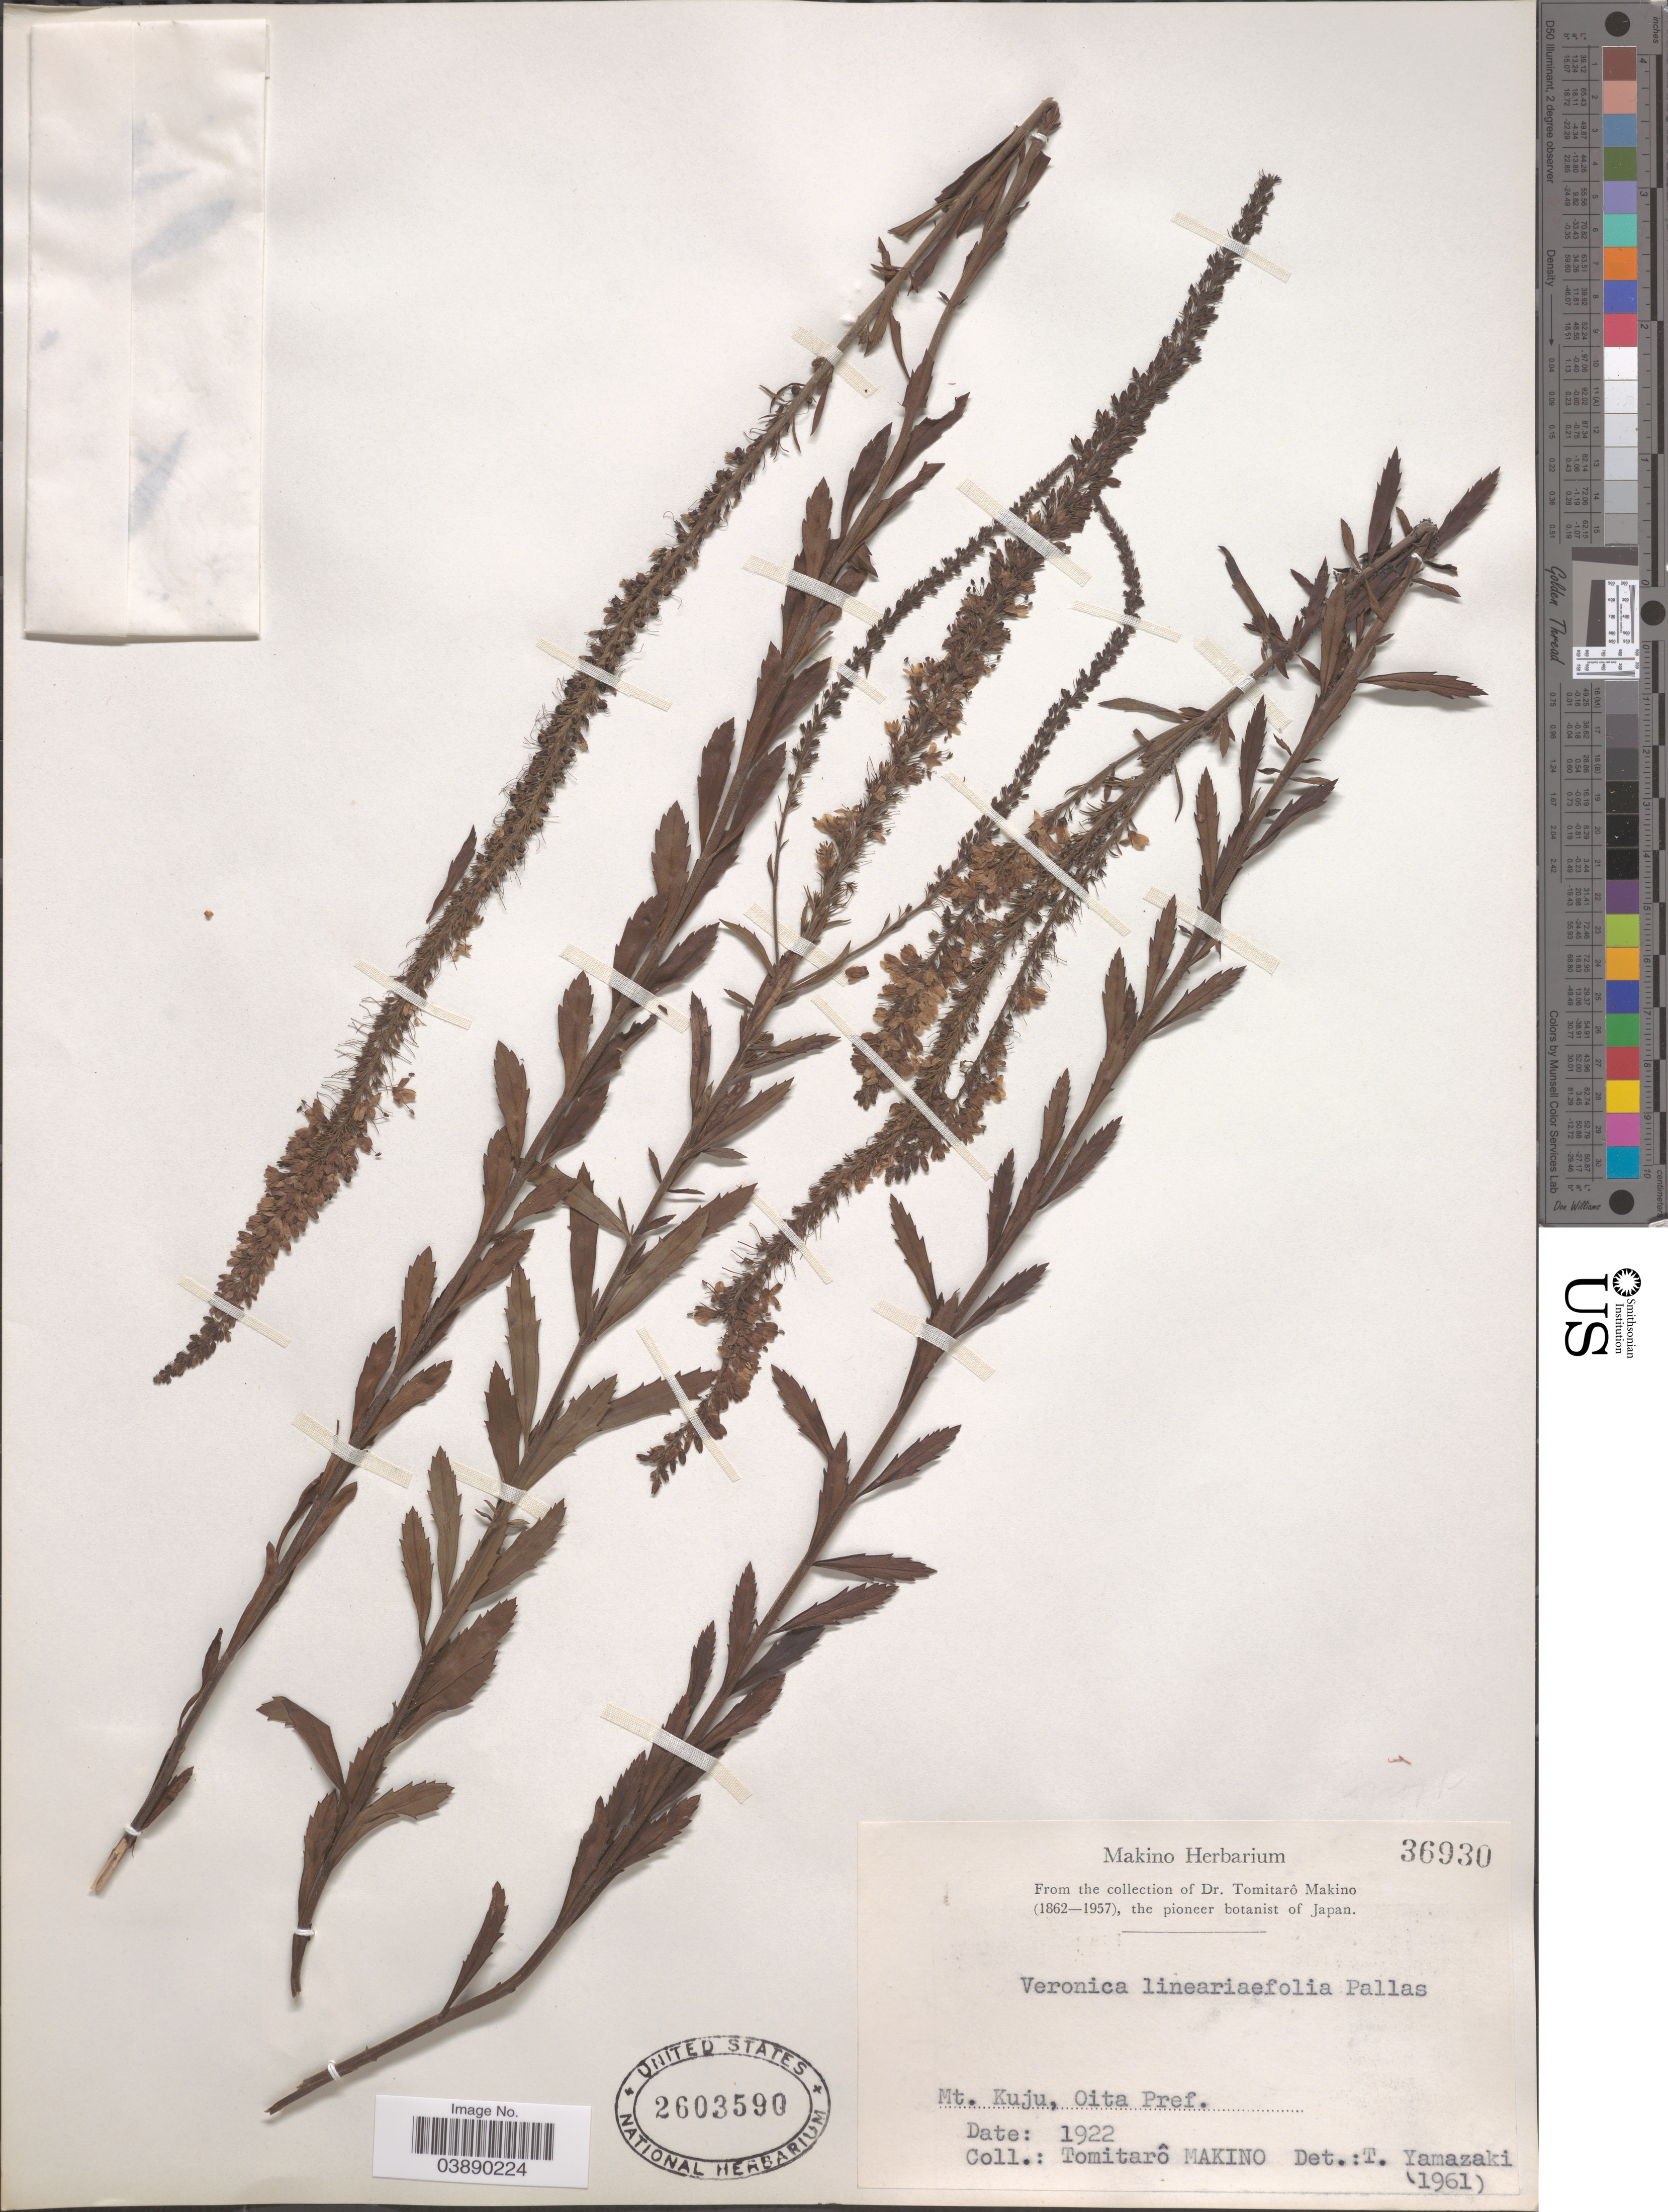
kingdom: Plantae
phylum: Tracheophyta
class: Magnoliopsida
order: Lamiales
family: Plantaginaceae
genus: Veronica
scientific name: Veronica linariifolia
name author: Pall. ex Link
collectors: T. Makino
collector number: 36930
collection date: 1922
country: Japan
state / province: Oita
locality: Mt. Kuju, Oita Pref.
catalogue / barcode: US 2603590